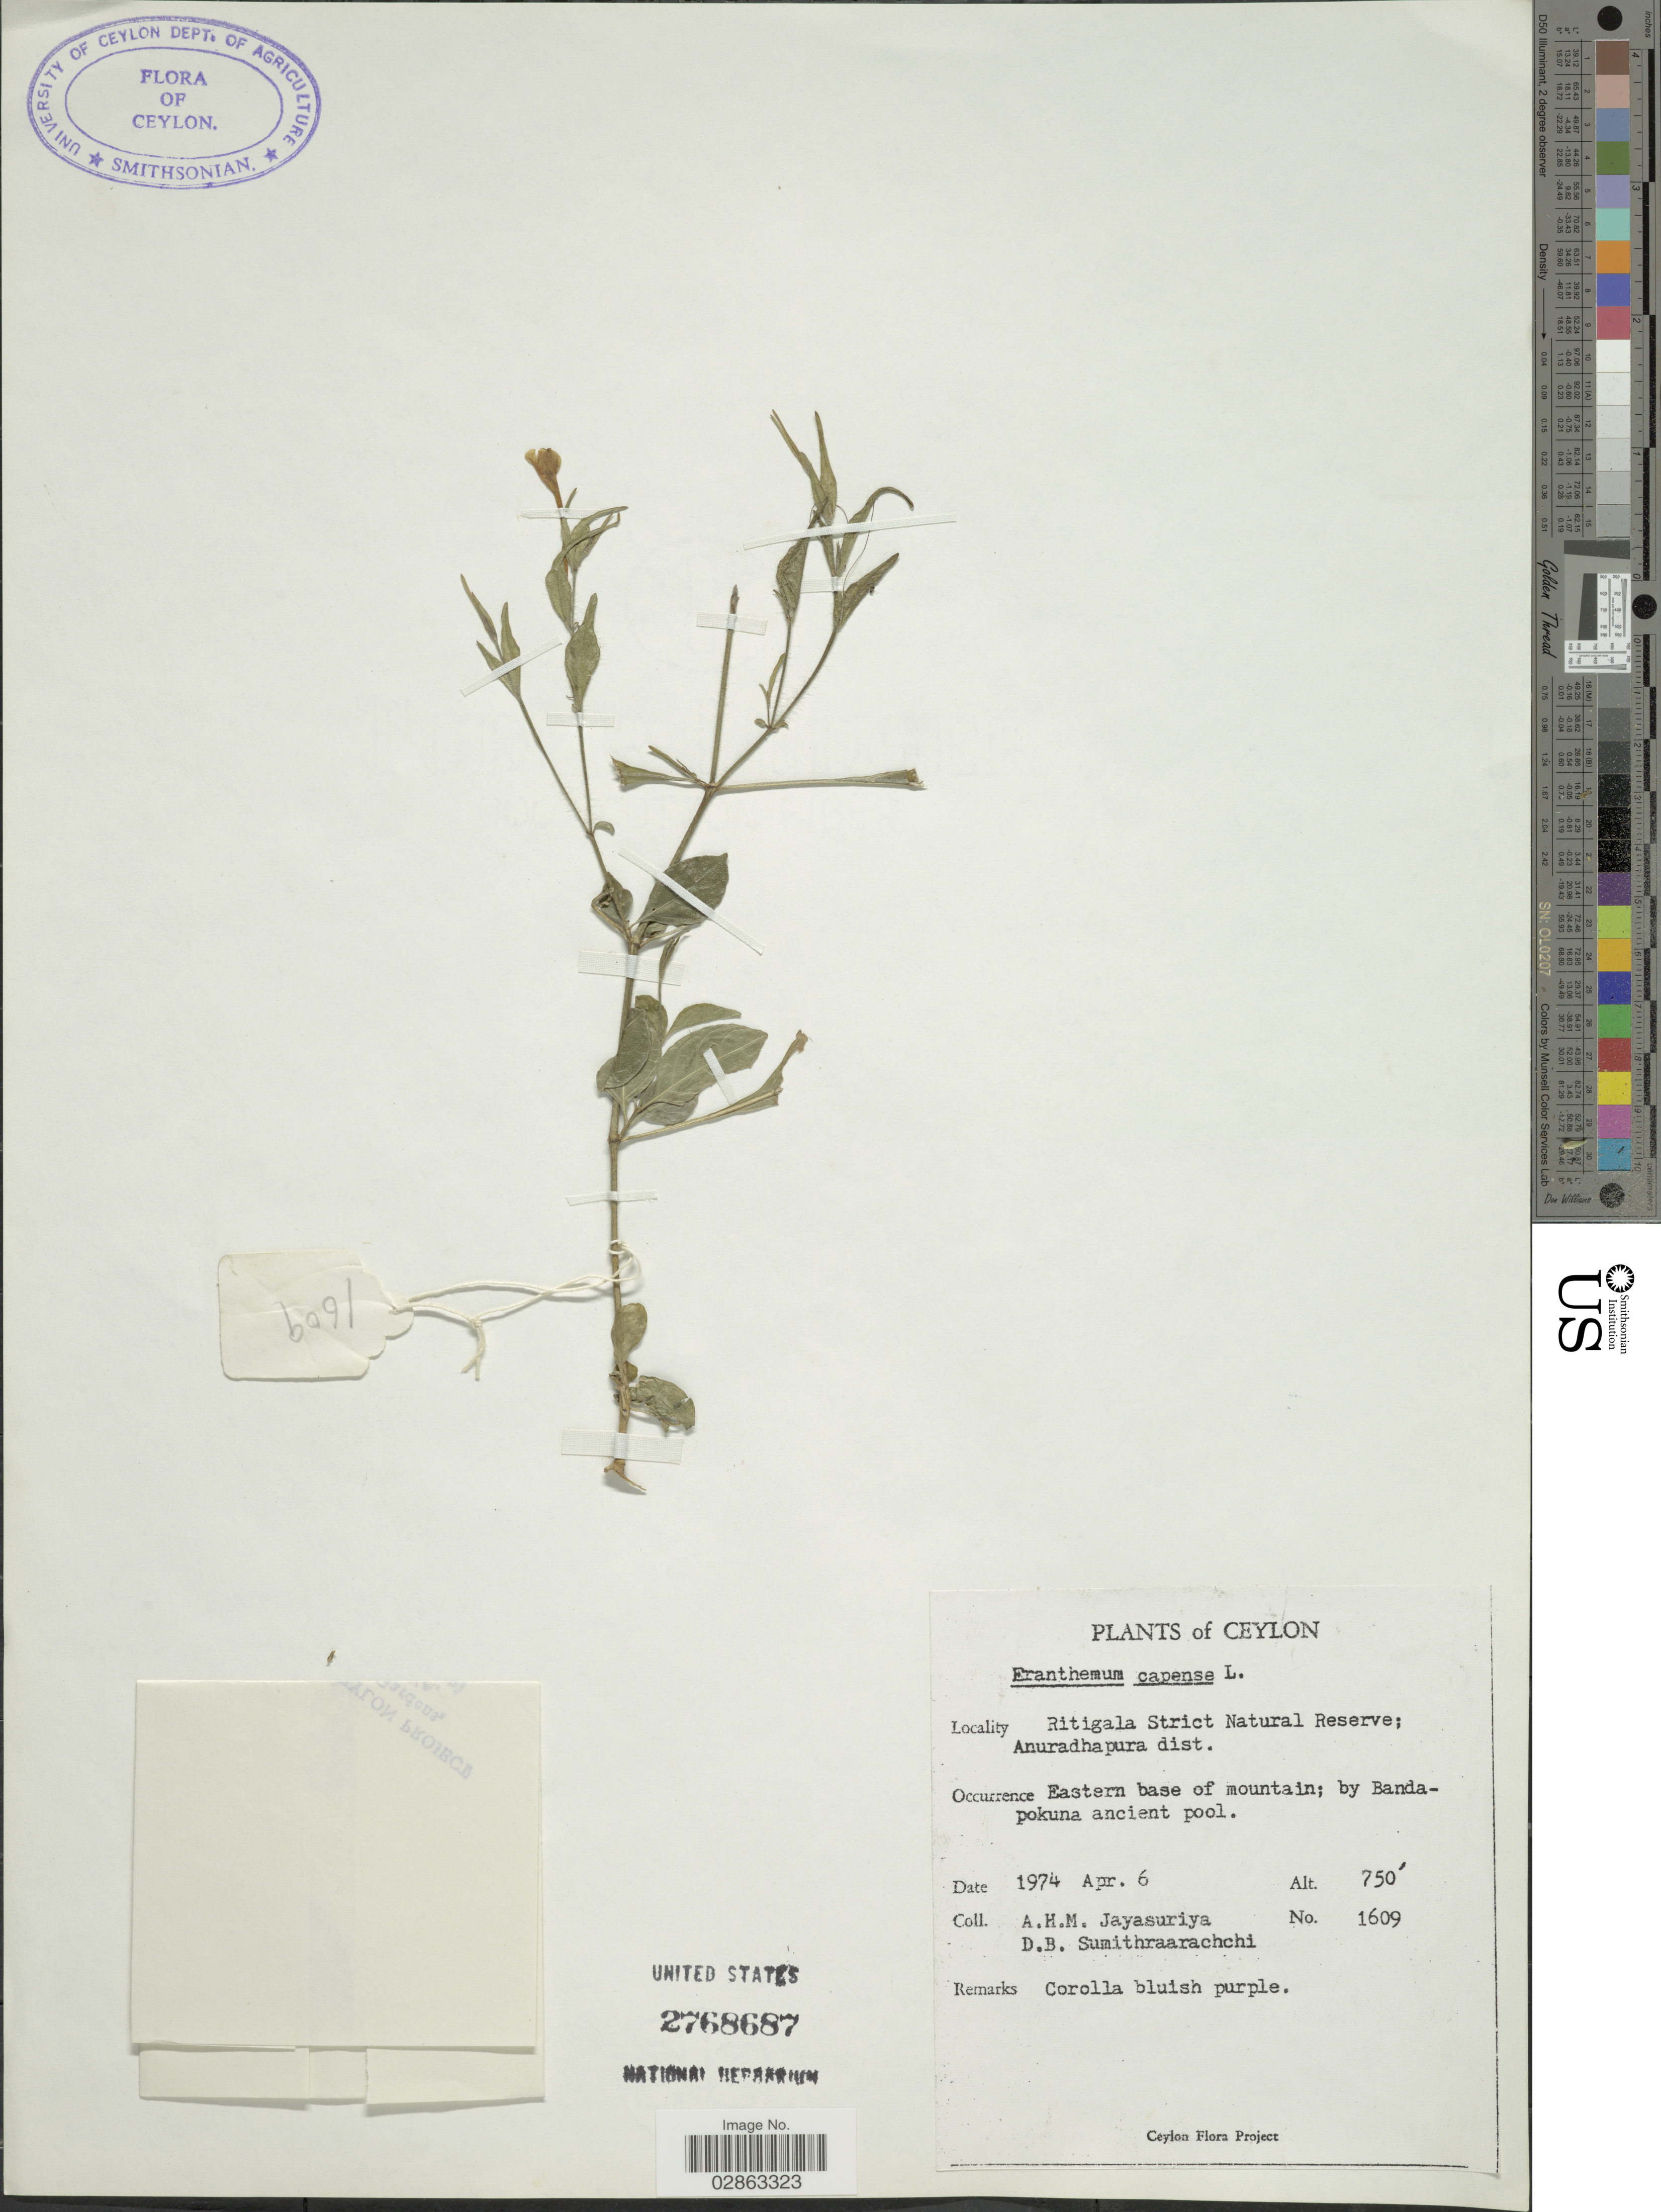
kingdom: Plantae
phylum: Tracheophyta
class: Magnoliopsida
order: Lamiales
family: Acanthaceae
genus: Eranthemum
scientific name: Eranthemum capense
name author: L.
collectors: A. H. Jayasuriya & D. B. Sumithraarachchi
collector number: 1609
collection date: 1974-04-06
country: Sri Lanka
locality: Ceylon. Ritigala Strict Natural Reserve; Anuradhapura dist. Eastern base of mountain; by Bandapokuna ancient pool.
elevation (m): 229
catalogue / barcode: US 2768687